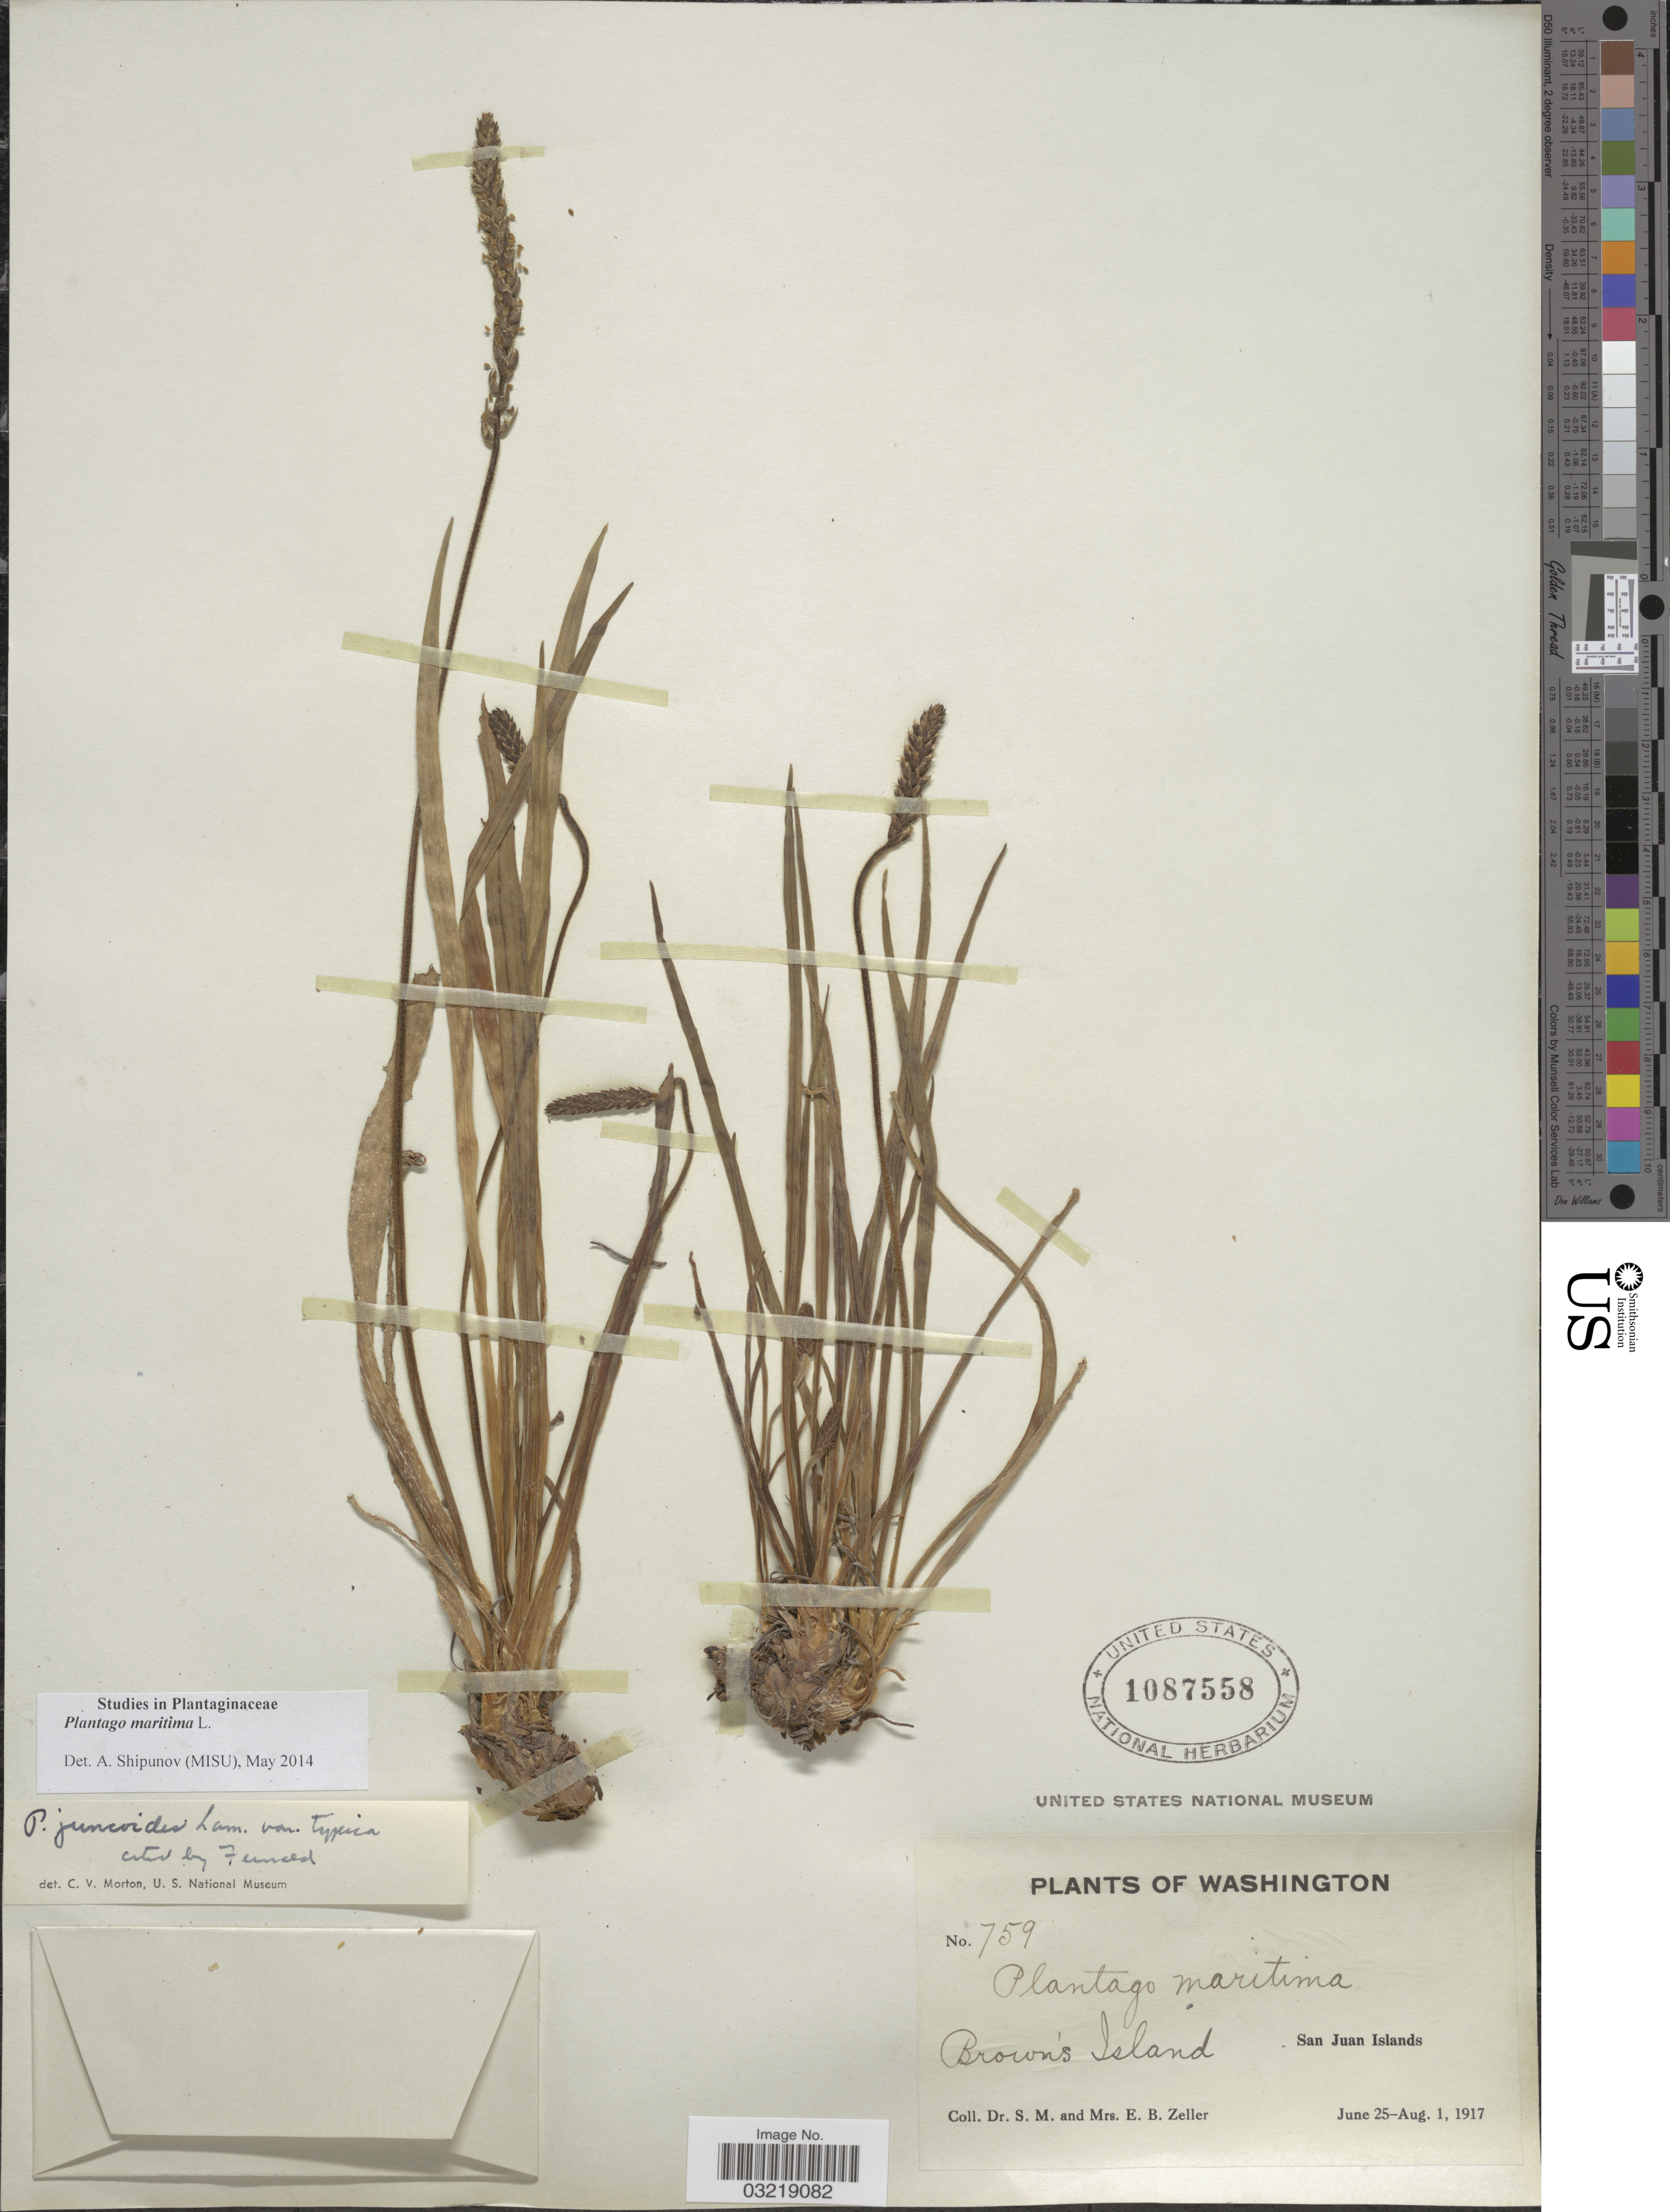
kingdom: Plantae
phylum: Tracheophyta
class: Magnoliopsida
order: Lamiales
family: Plantaginaceae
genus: Plantago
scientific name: Plantago maritima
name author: L.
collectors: S. Zeller & E. Zeller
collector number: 759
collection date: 1917-06-25/1917-08-01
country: United States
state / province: Washington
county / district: San Juan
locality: Brown's Island. San Juan Islands.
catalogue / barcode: US 1087558